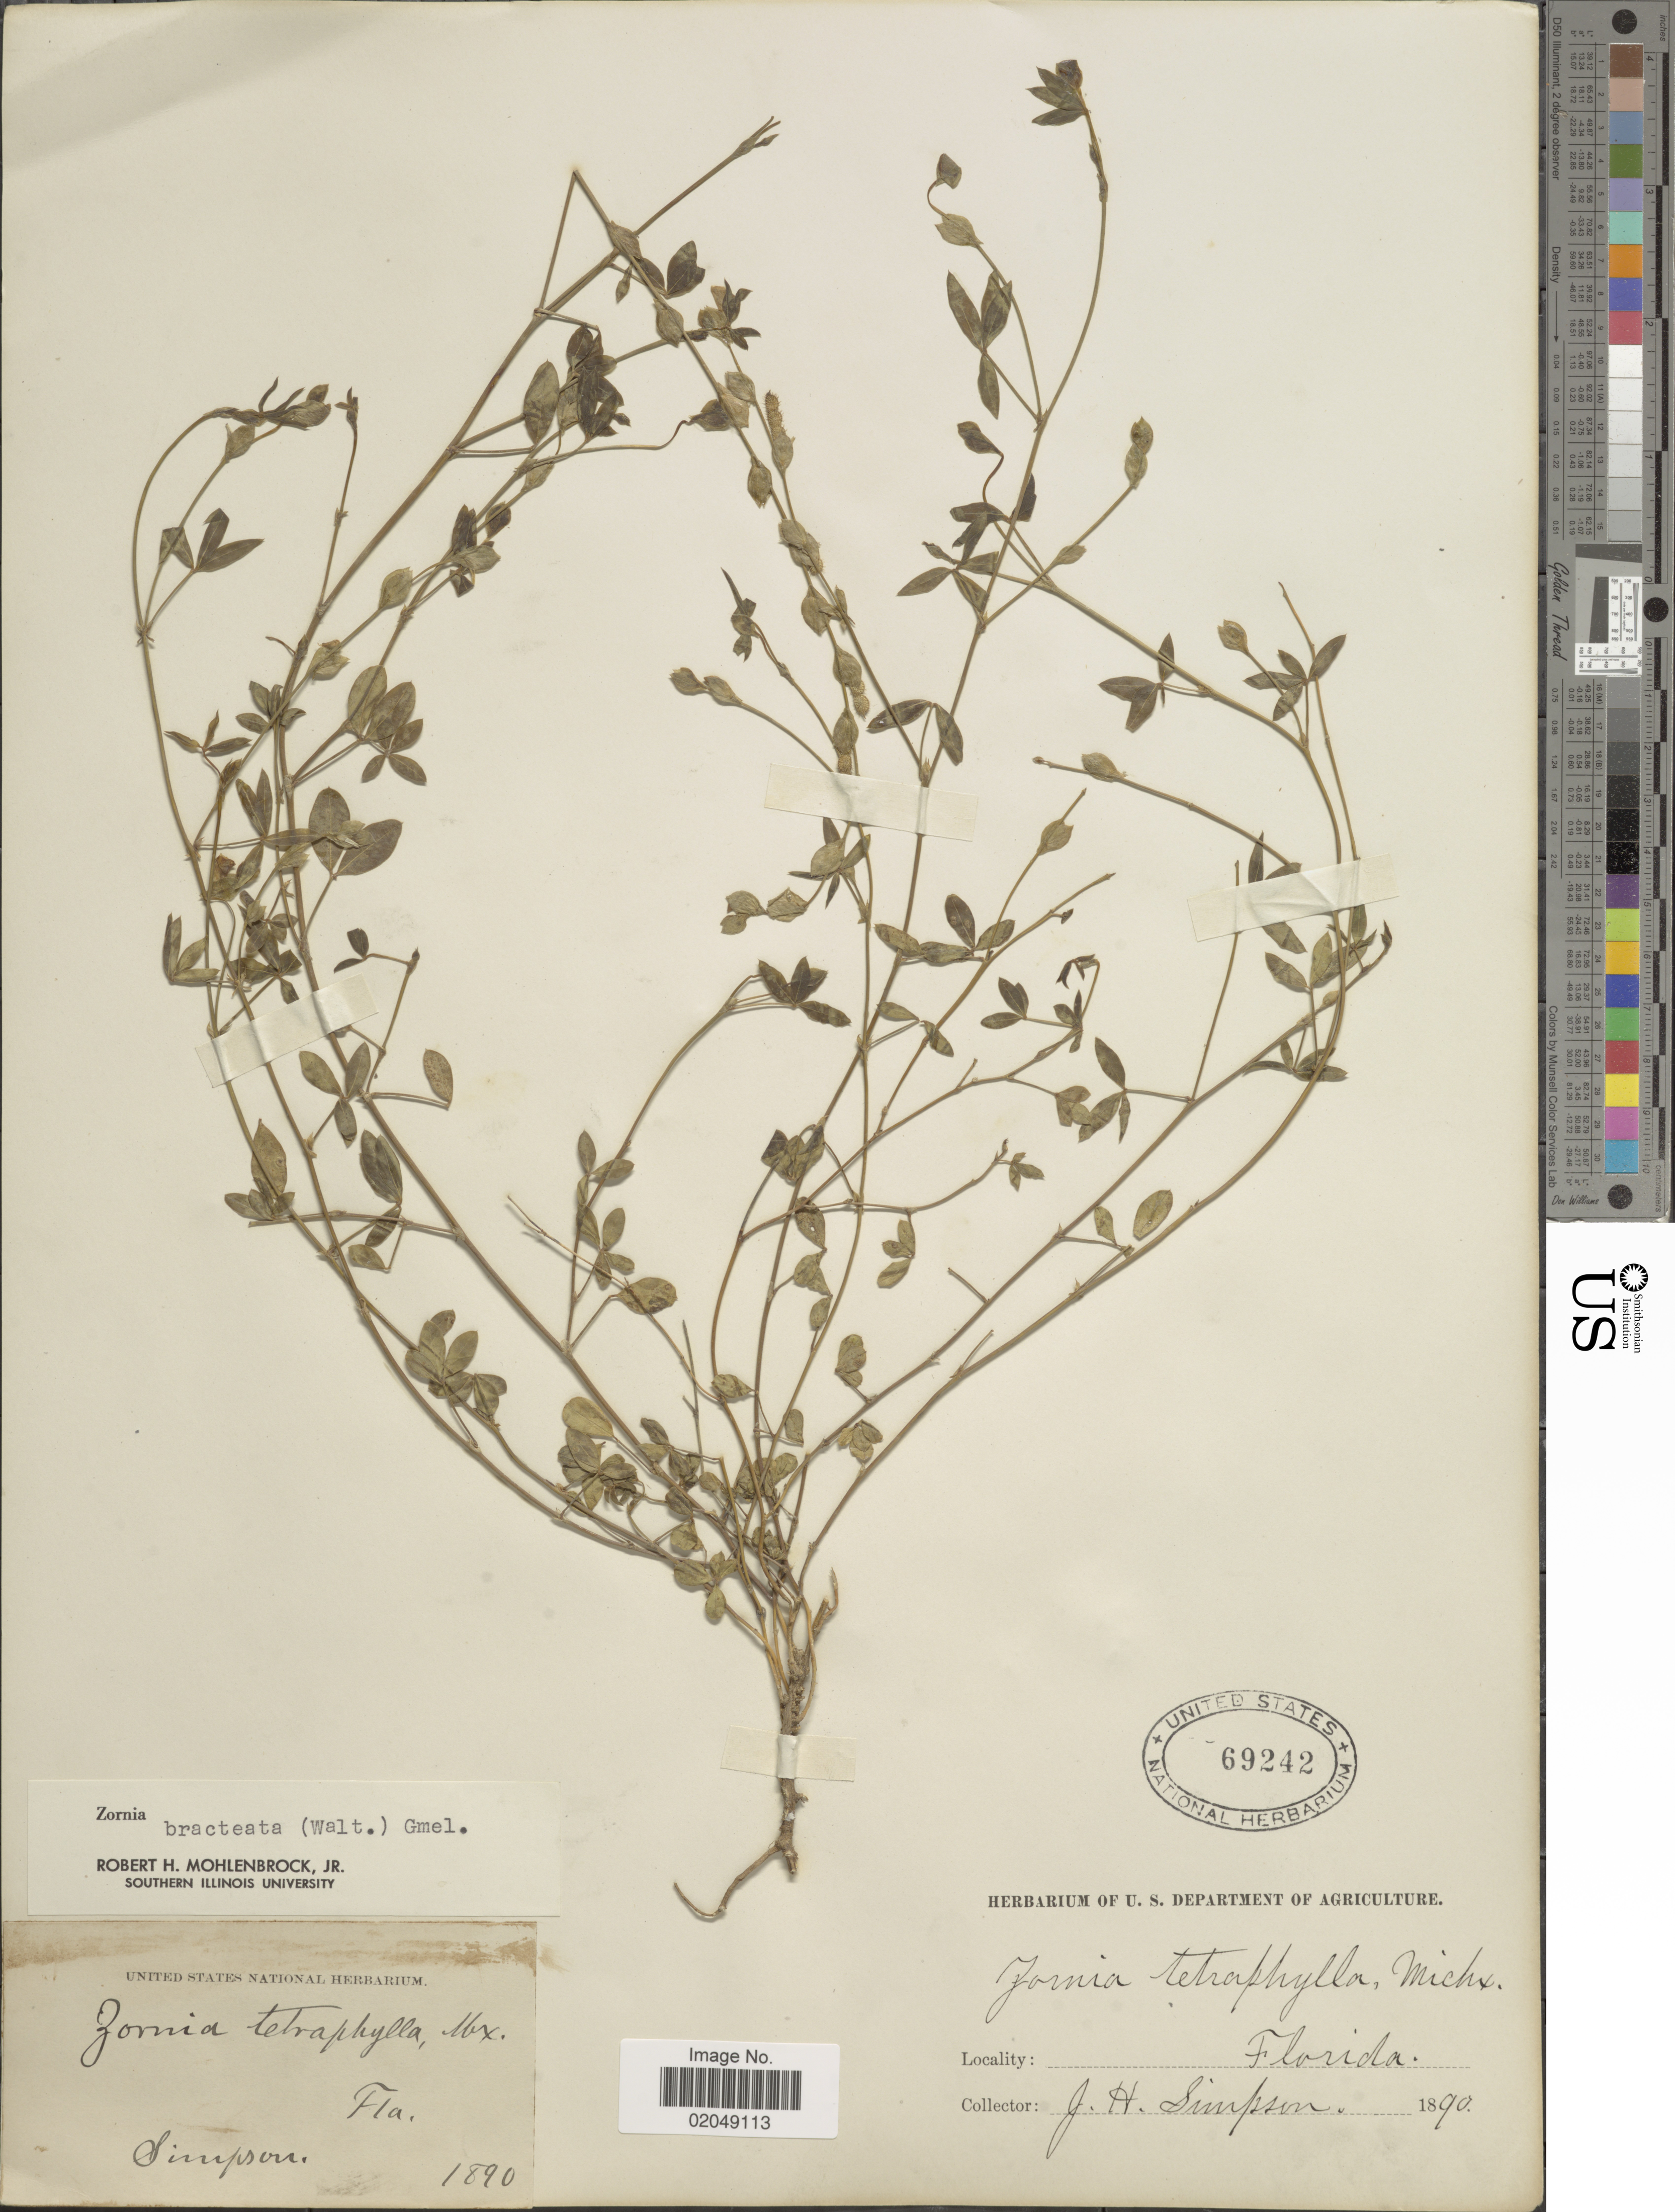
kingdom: Plantae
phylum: Tracheophyta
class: Magnoliopsida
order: Fabales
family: Fabaceae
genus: Zornia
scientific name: Zornia bracteata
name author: J.F. Gmel.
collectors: J. H. Simpson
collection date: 1890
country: United States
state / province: Florida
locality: Fla.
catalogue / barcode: US 69242